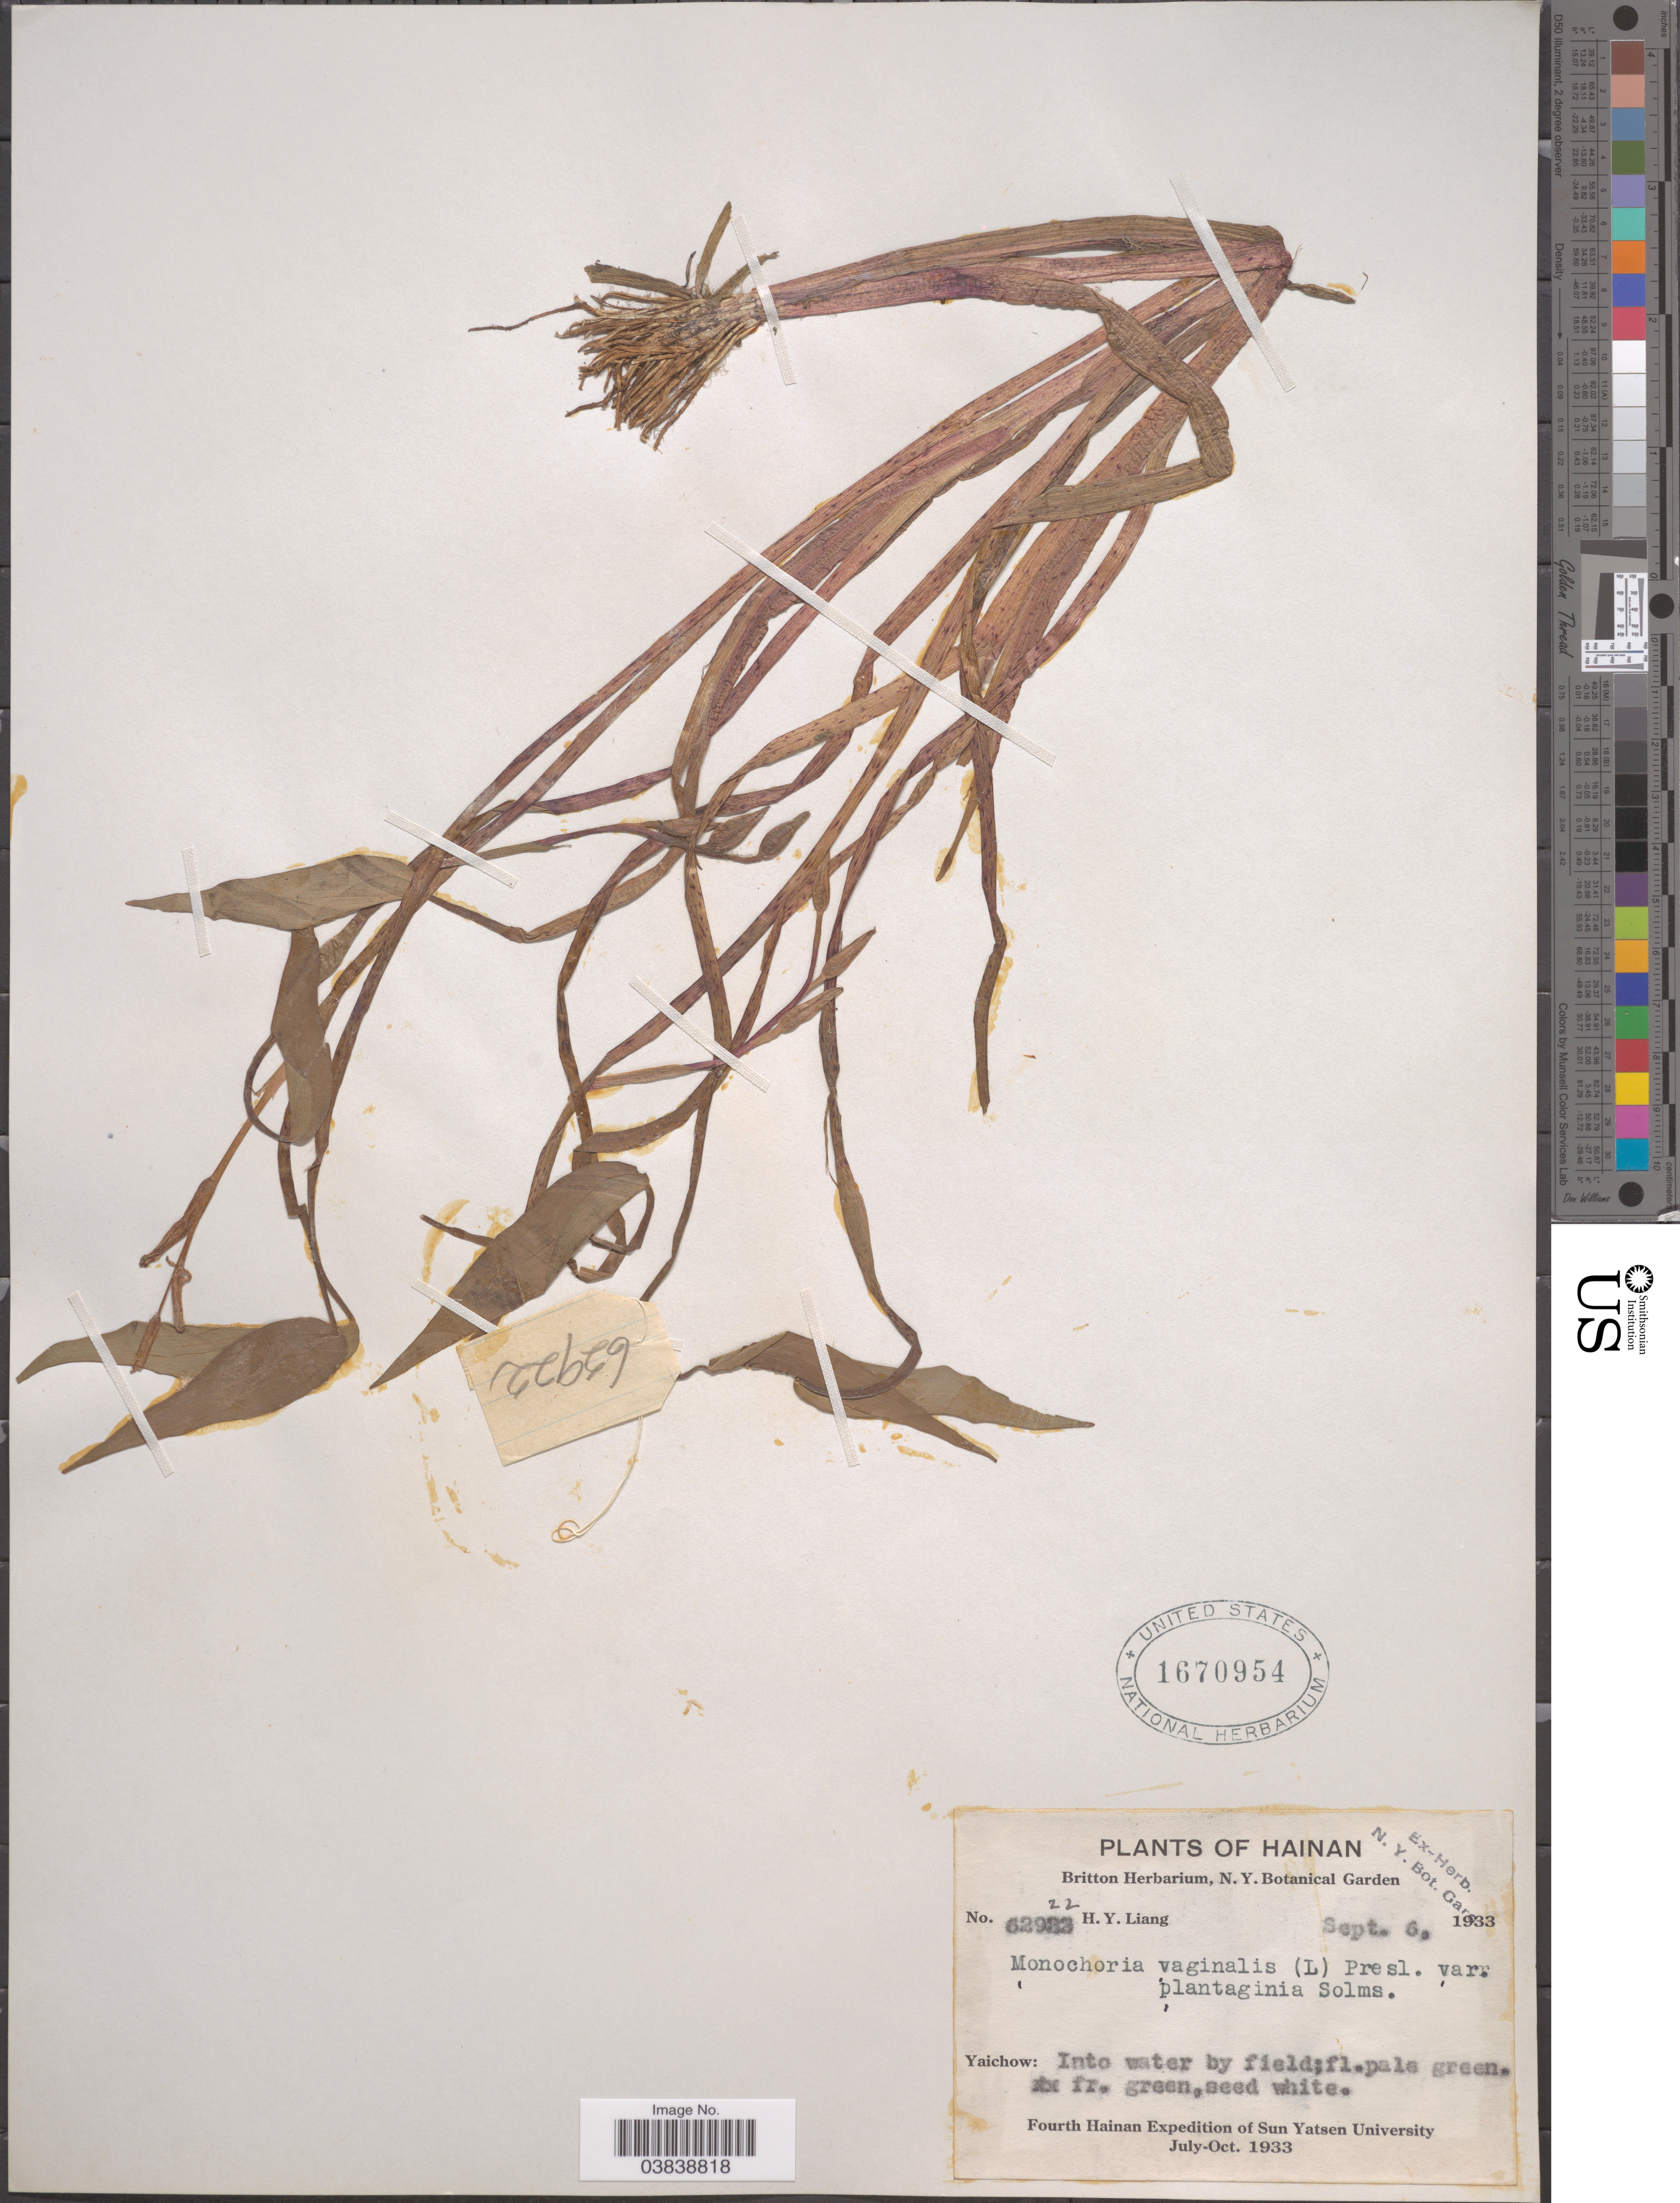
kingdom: Plantae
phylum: Tracheophyta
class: Liliopsida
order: Commelinales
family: Pontederiaceae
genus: Monochoria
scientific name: Monochoria vaginalis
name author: (Burm. f.) C. Presl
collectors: H. Y. Liang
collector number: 62922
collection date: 1933-09-06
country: China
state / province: Hainan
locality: Yaichow: Into water by field.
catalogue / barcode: US 1670954